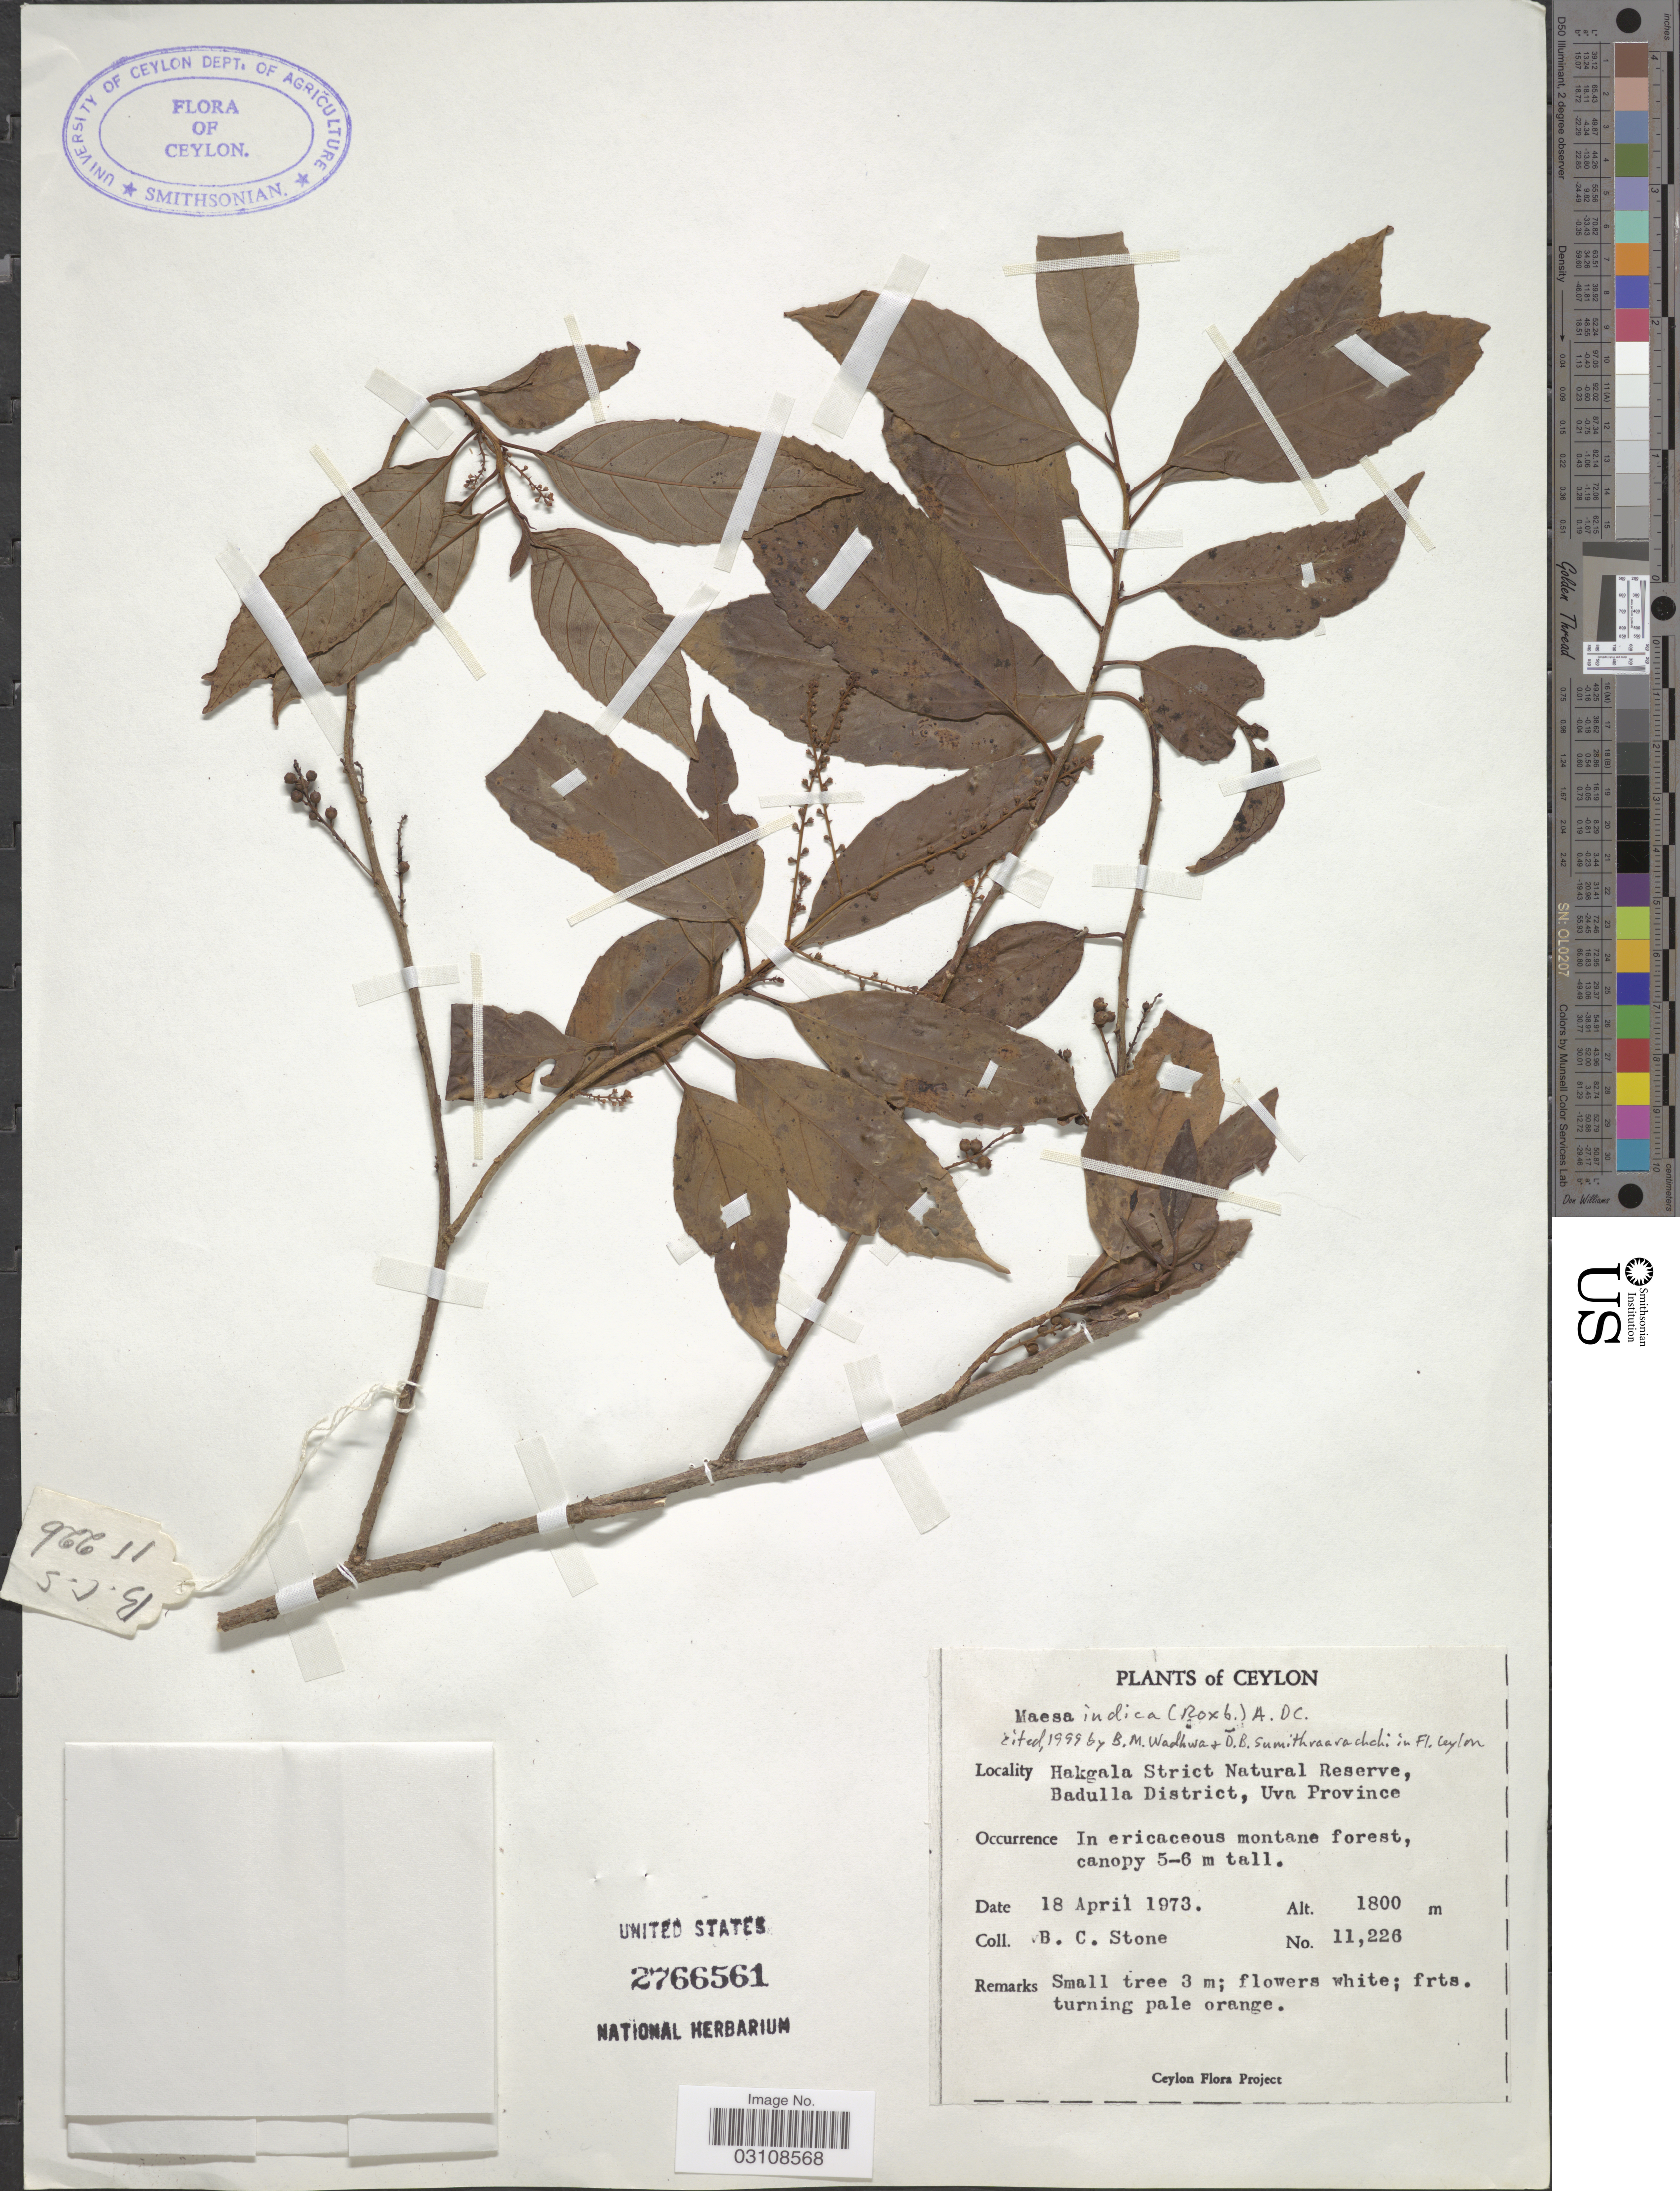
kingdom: Plantae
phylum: Tracheophyta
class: Magnoliopsida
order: Ericales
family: Primulaceae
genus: Maesa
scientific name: Maesa indica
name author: (Roxb.) A. DC.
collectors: B. C. Stone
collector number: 11226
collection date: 1973-04-18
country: Sri Lanka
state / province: Uva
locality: Ceylon. Hakgala Strict Natural Reserve, Badulla District.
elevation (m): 1800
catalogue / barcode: US 2766561